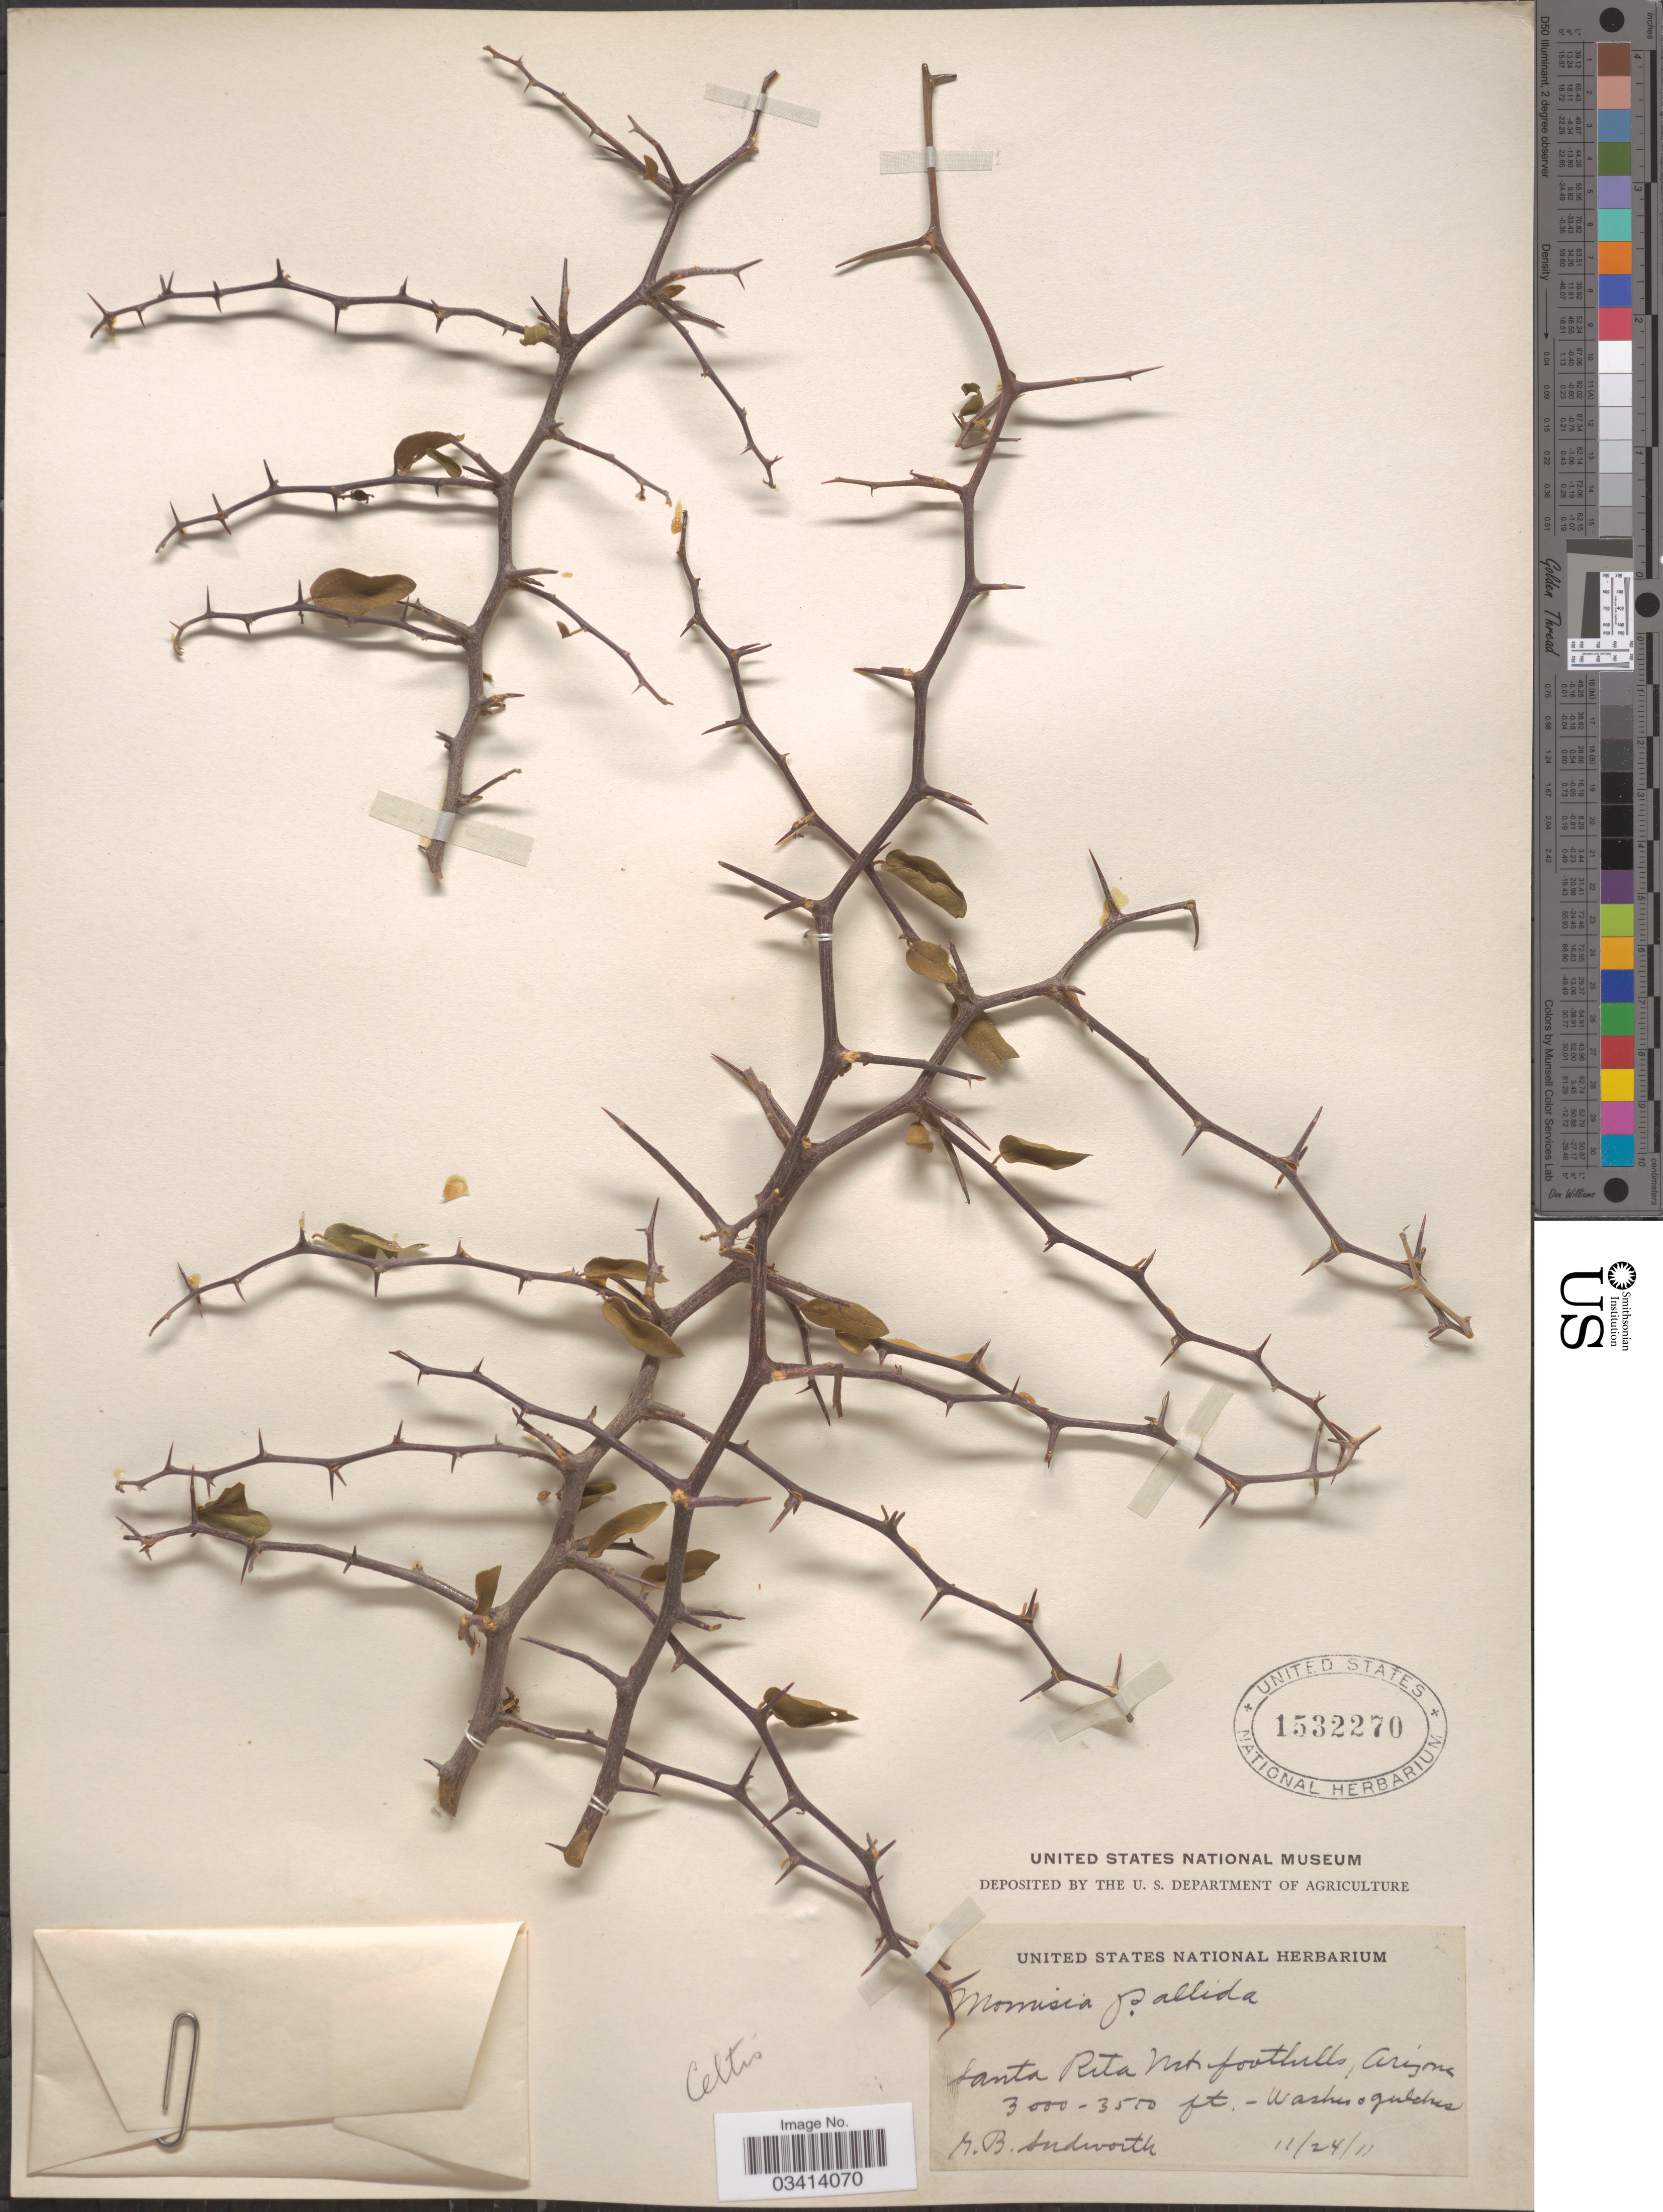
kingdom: Plantae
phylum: Tracheophyta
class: Magnoliopsida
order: Rosales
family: Cannabaceae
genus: Celtis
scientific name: Celtis pallida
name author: Torr. in Emory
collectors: G. B. Sudworth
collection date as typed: Transcribed d/m/y: 24/11/11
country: United States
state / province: Arizona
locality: Santa Rita Mt foothills.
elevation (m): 914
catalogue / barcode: US 1532270